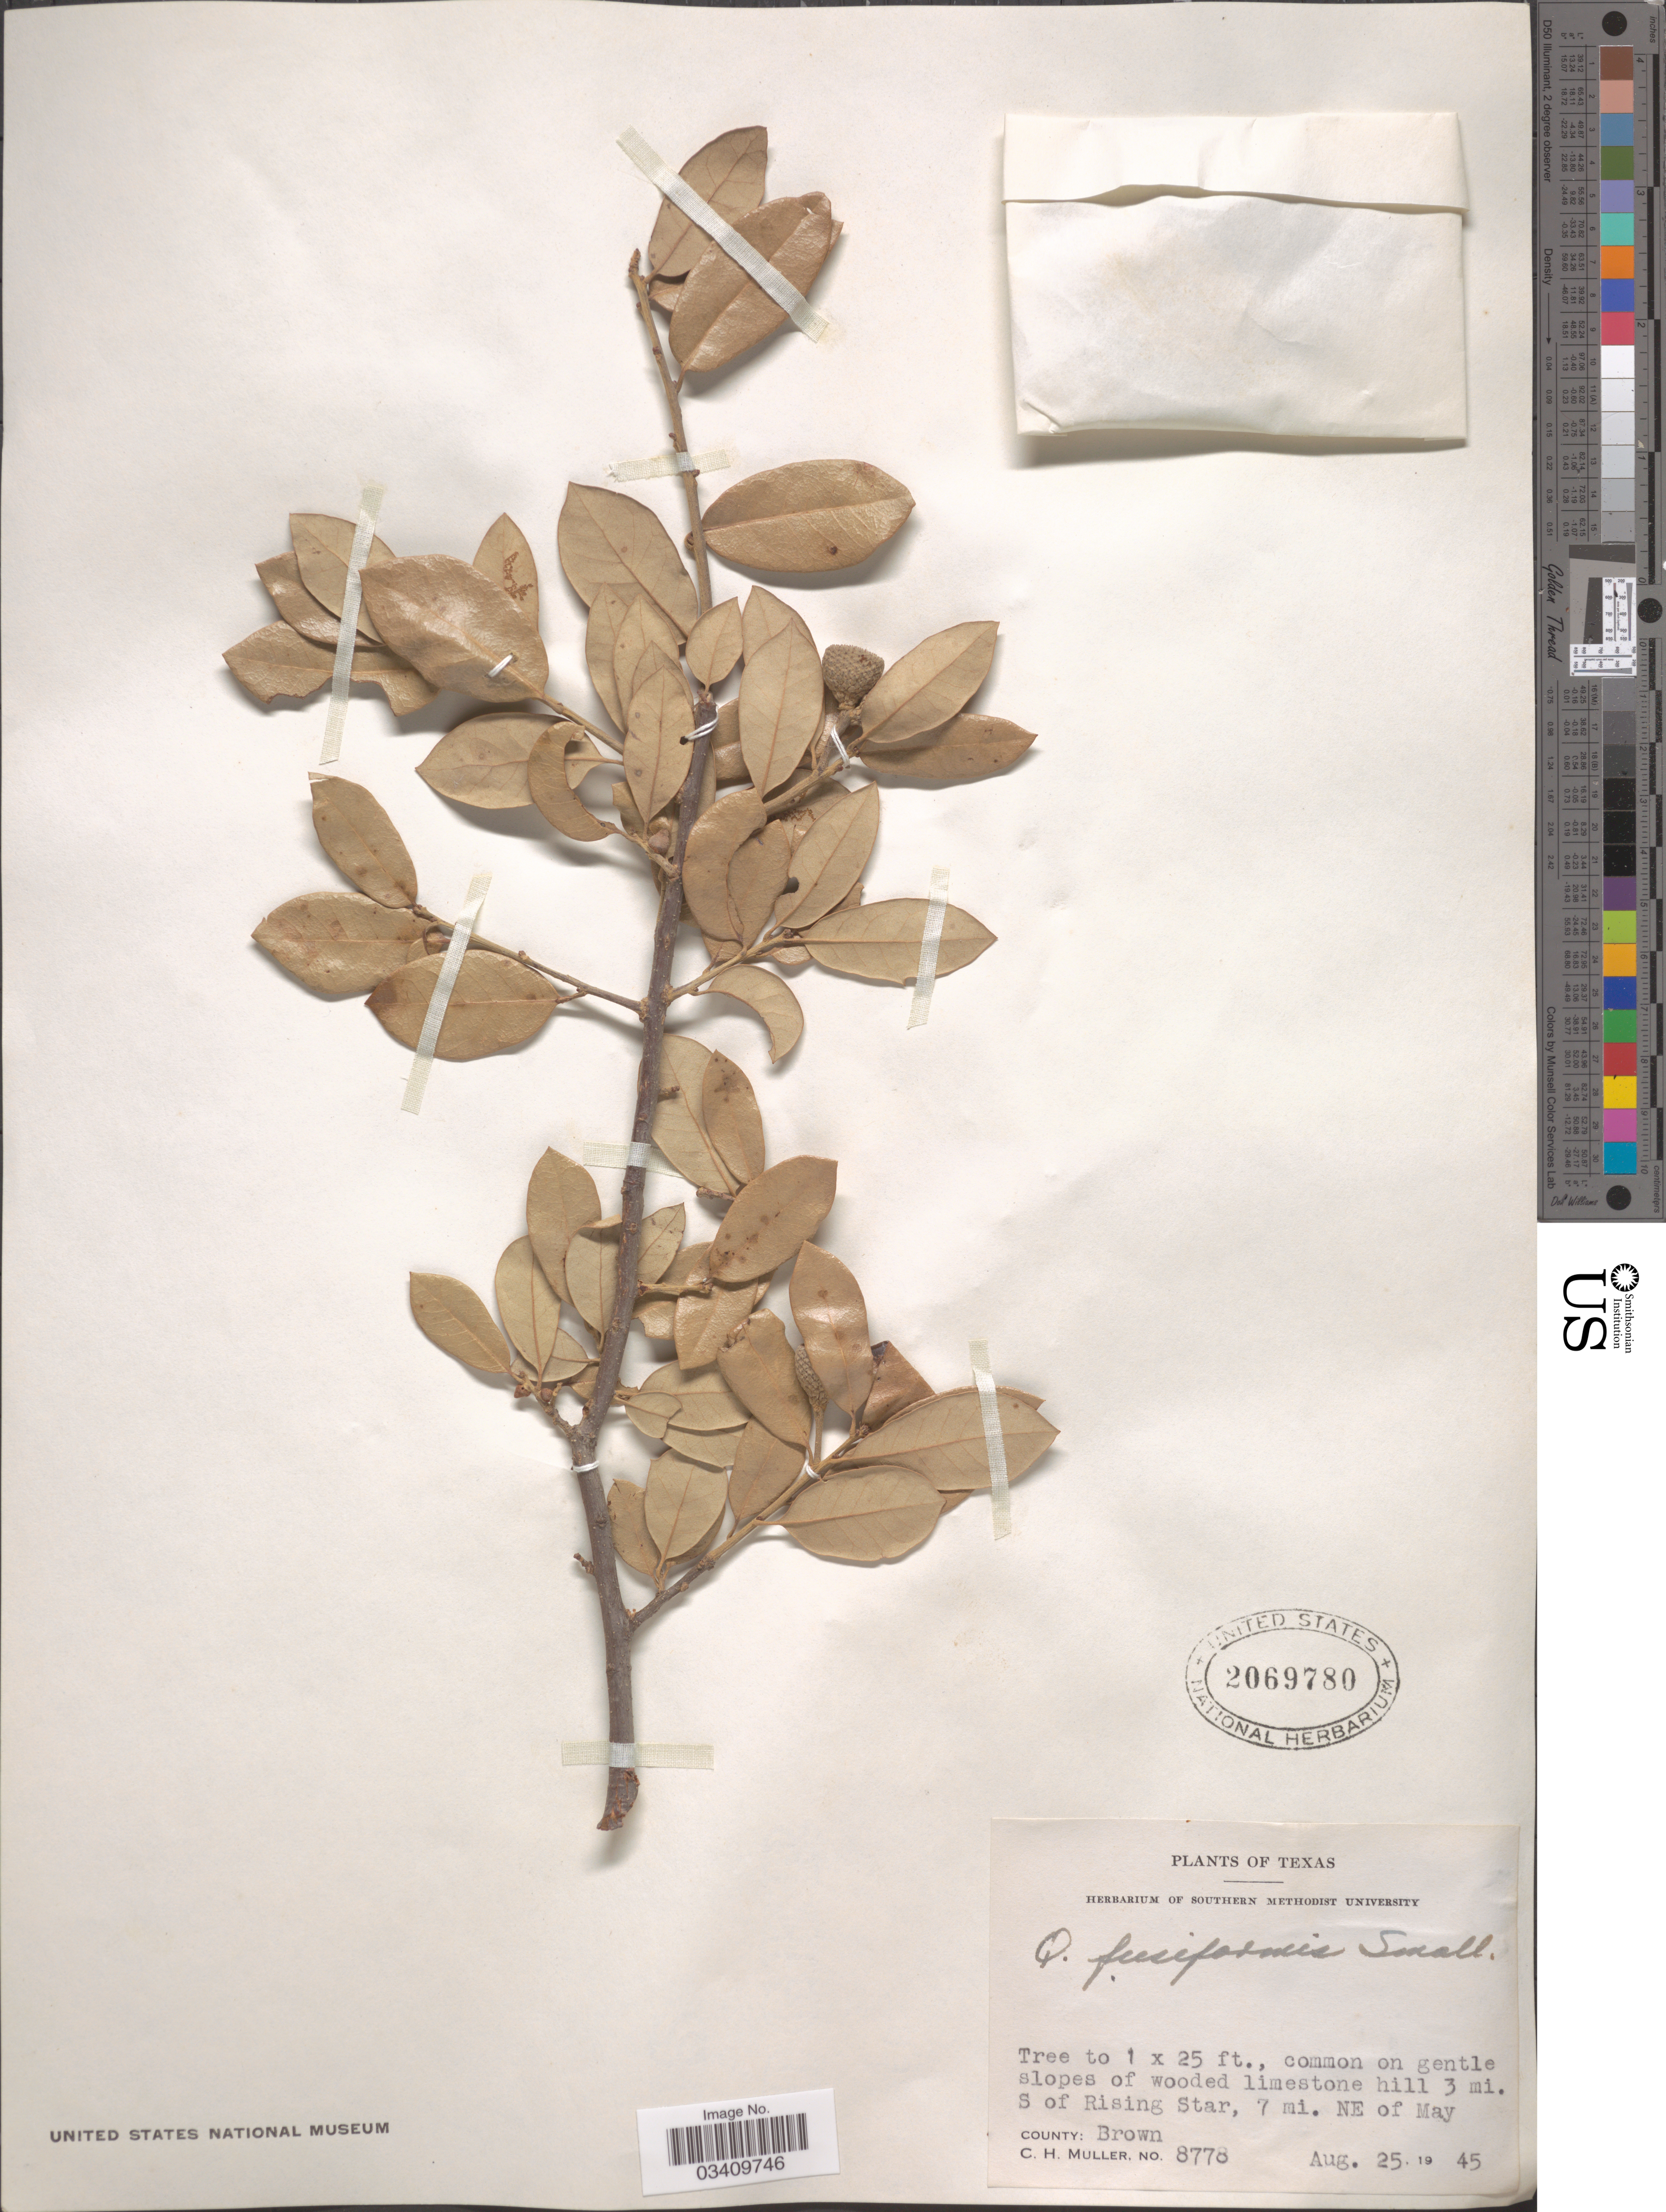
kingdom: Plantae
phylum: Tracheophyta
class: Magnoliopsida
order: Fagales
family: Fagaceae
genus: Quercus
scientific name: Quercus virginiana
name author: Mill.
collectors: C. H. Mueller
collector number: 8778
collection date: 1945-08-25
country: United States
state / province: Texas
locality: Common on gentle slopes of wooded limestone hill 3 mi. S of Rising Star, 7 mi. NE of May. County: Brown.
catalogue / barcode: US 2069780